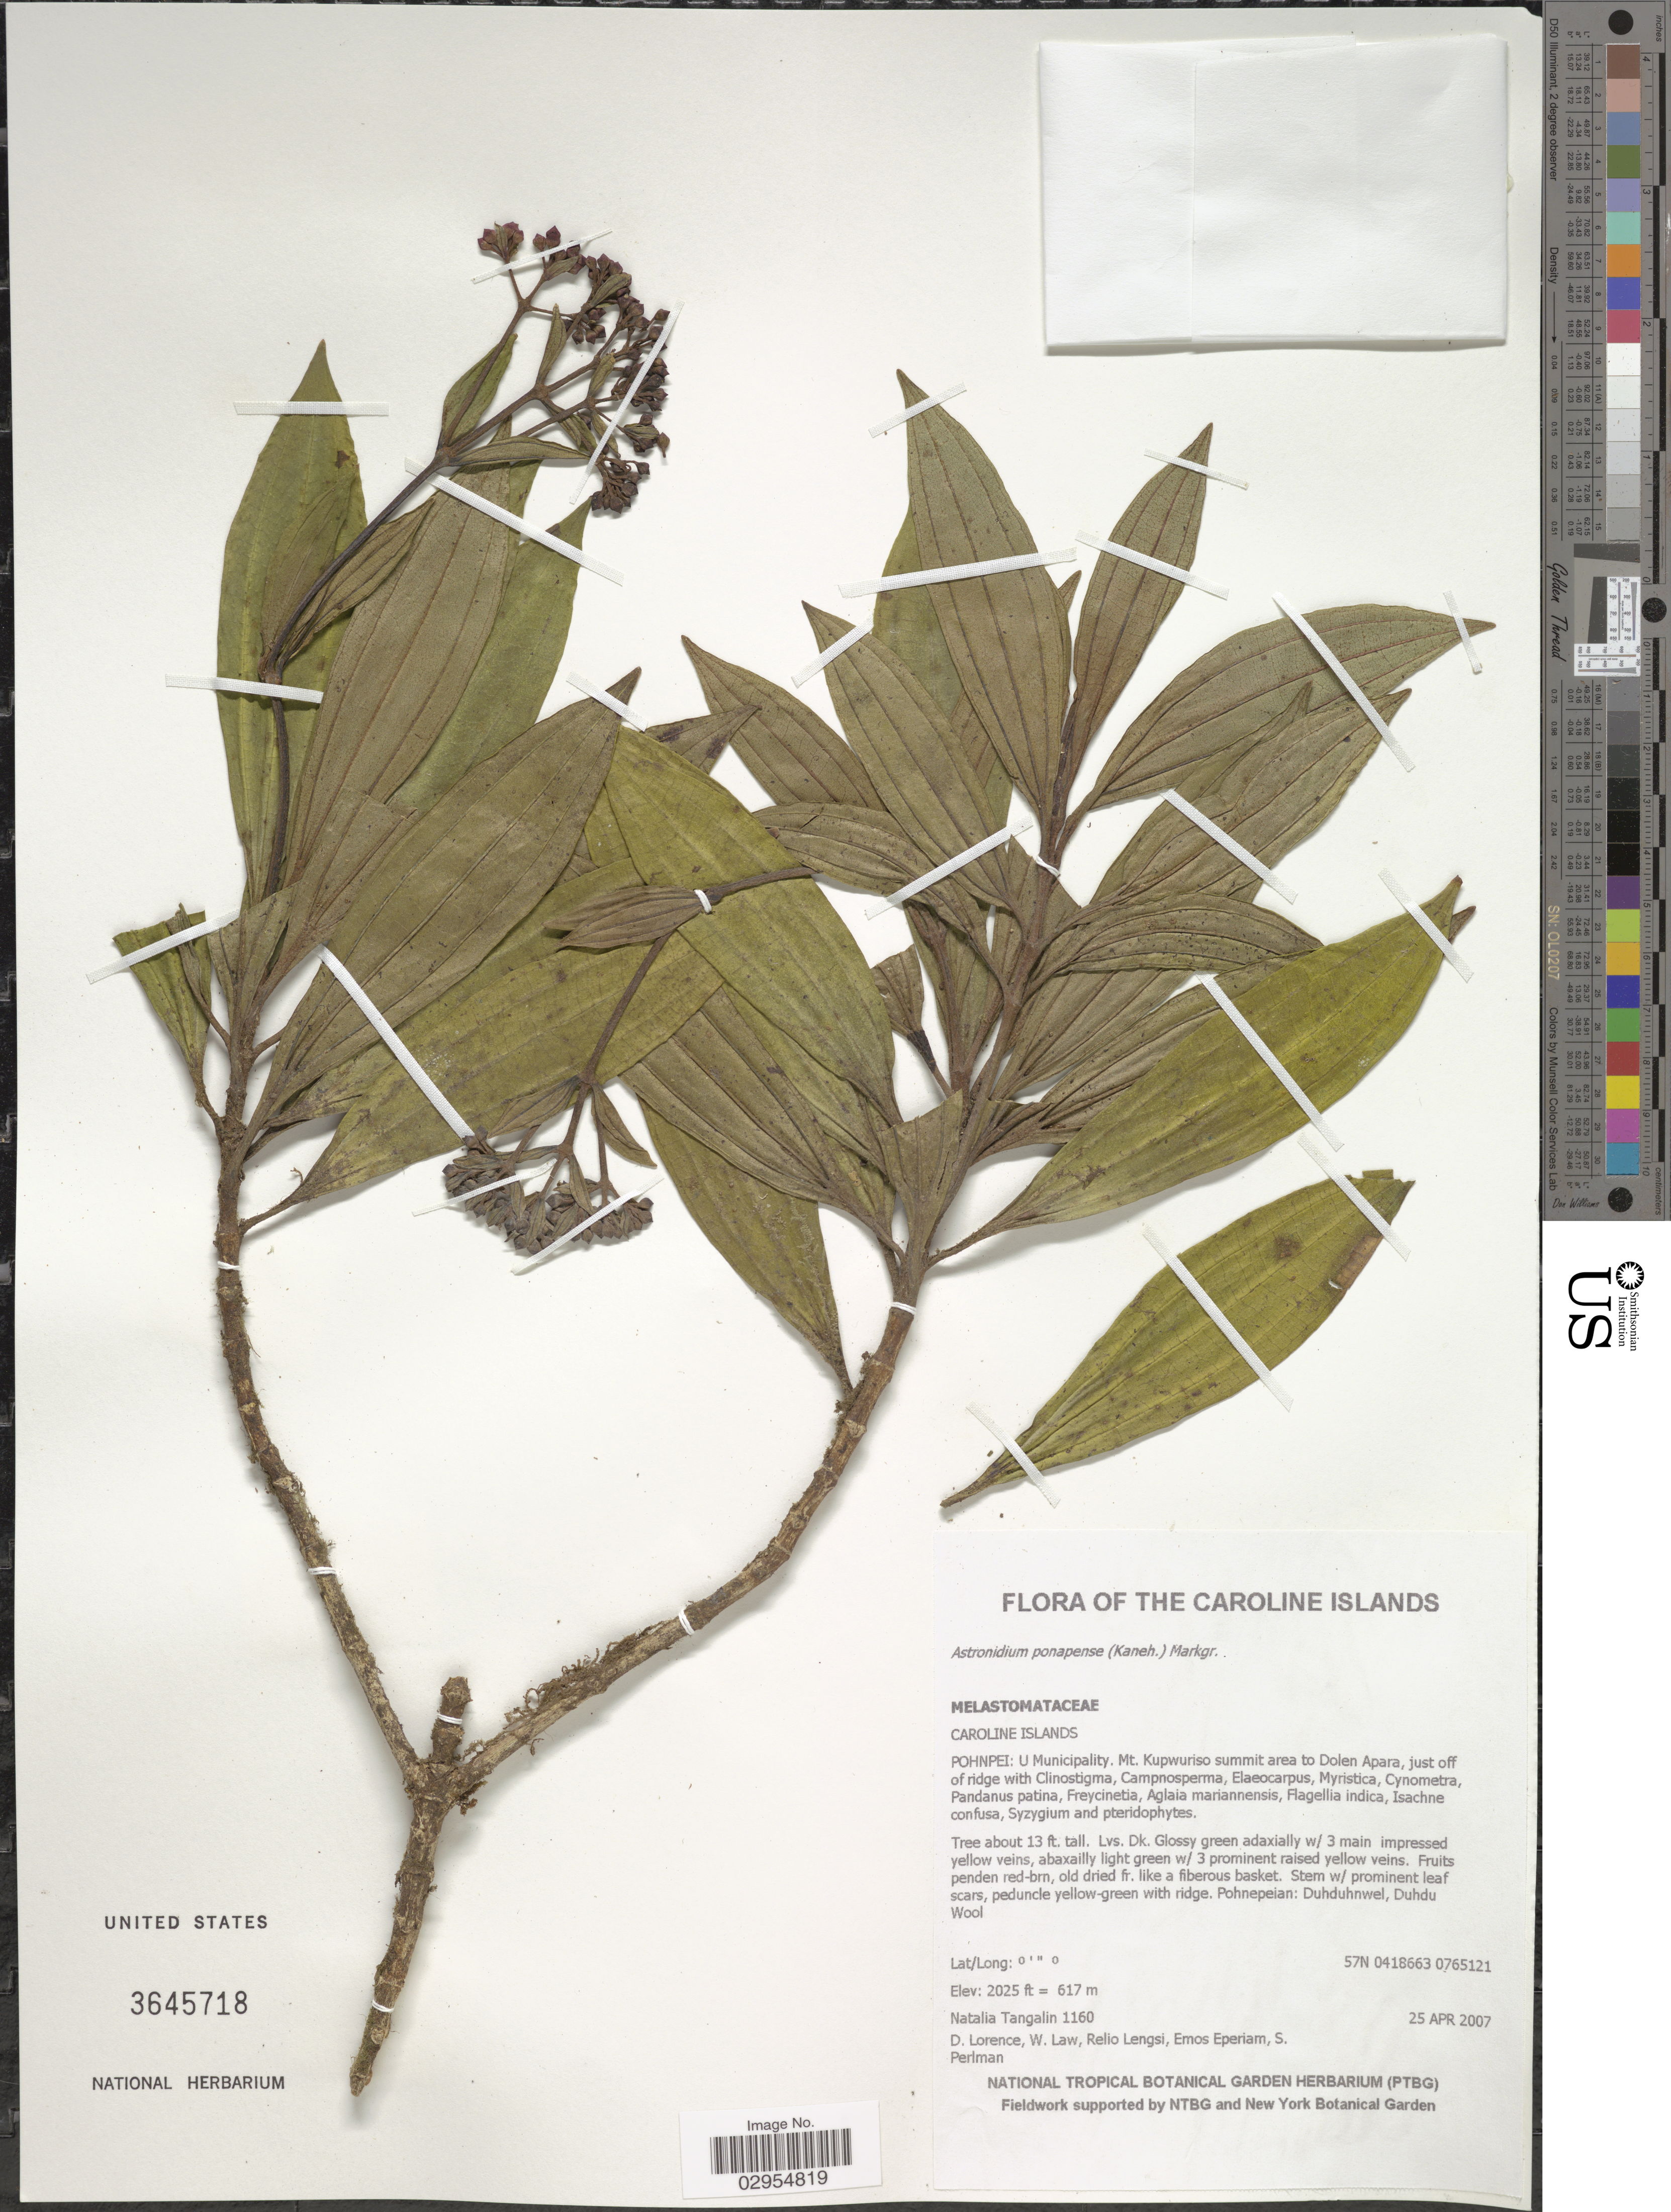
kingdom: Plantae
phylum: Tracheophyta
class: Magnoliopsida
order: Myrtales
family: Melastomataceae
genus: Astronidium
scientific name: Astronidium ponapense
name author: (Kaneh.) Markgr.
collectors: N. Tangalin, D. Lorence, W. Law, R. Lengsi & et al.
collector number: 1160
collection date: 2007-04-25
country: Micronesia, Federated States of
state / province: Pohnpei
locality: Caroline Islands. Pohnpei: U Municipality. Mt. Kupwuriso summit area to Dolen Apara.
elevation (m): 617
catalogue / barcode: US 3645718